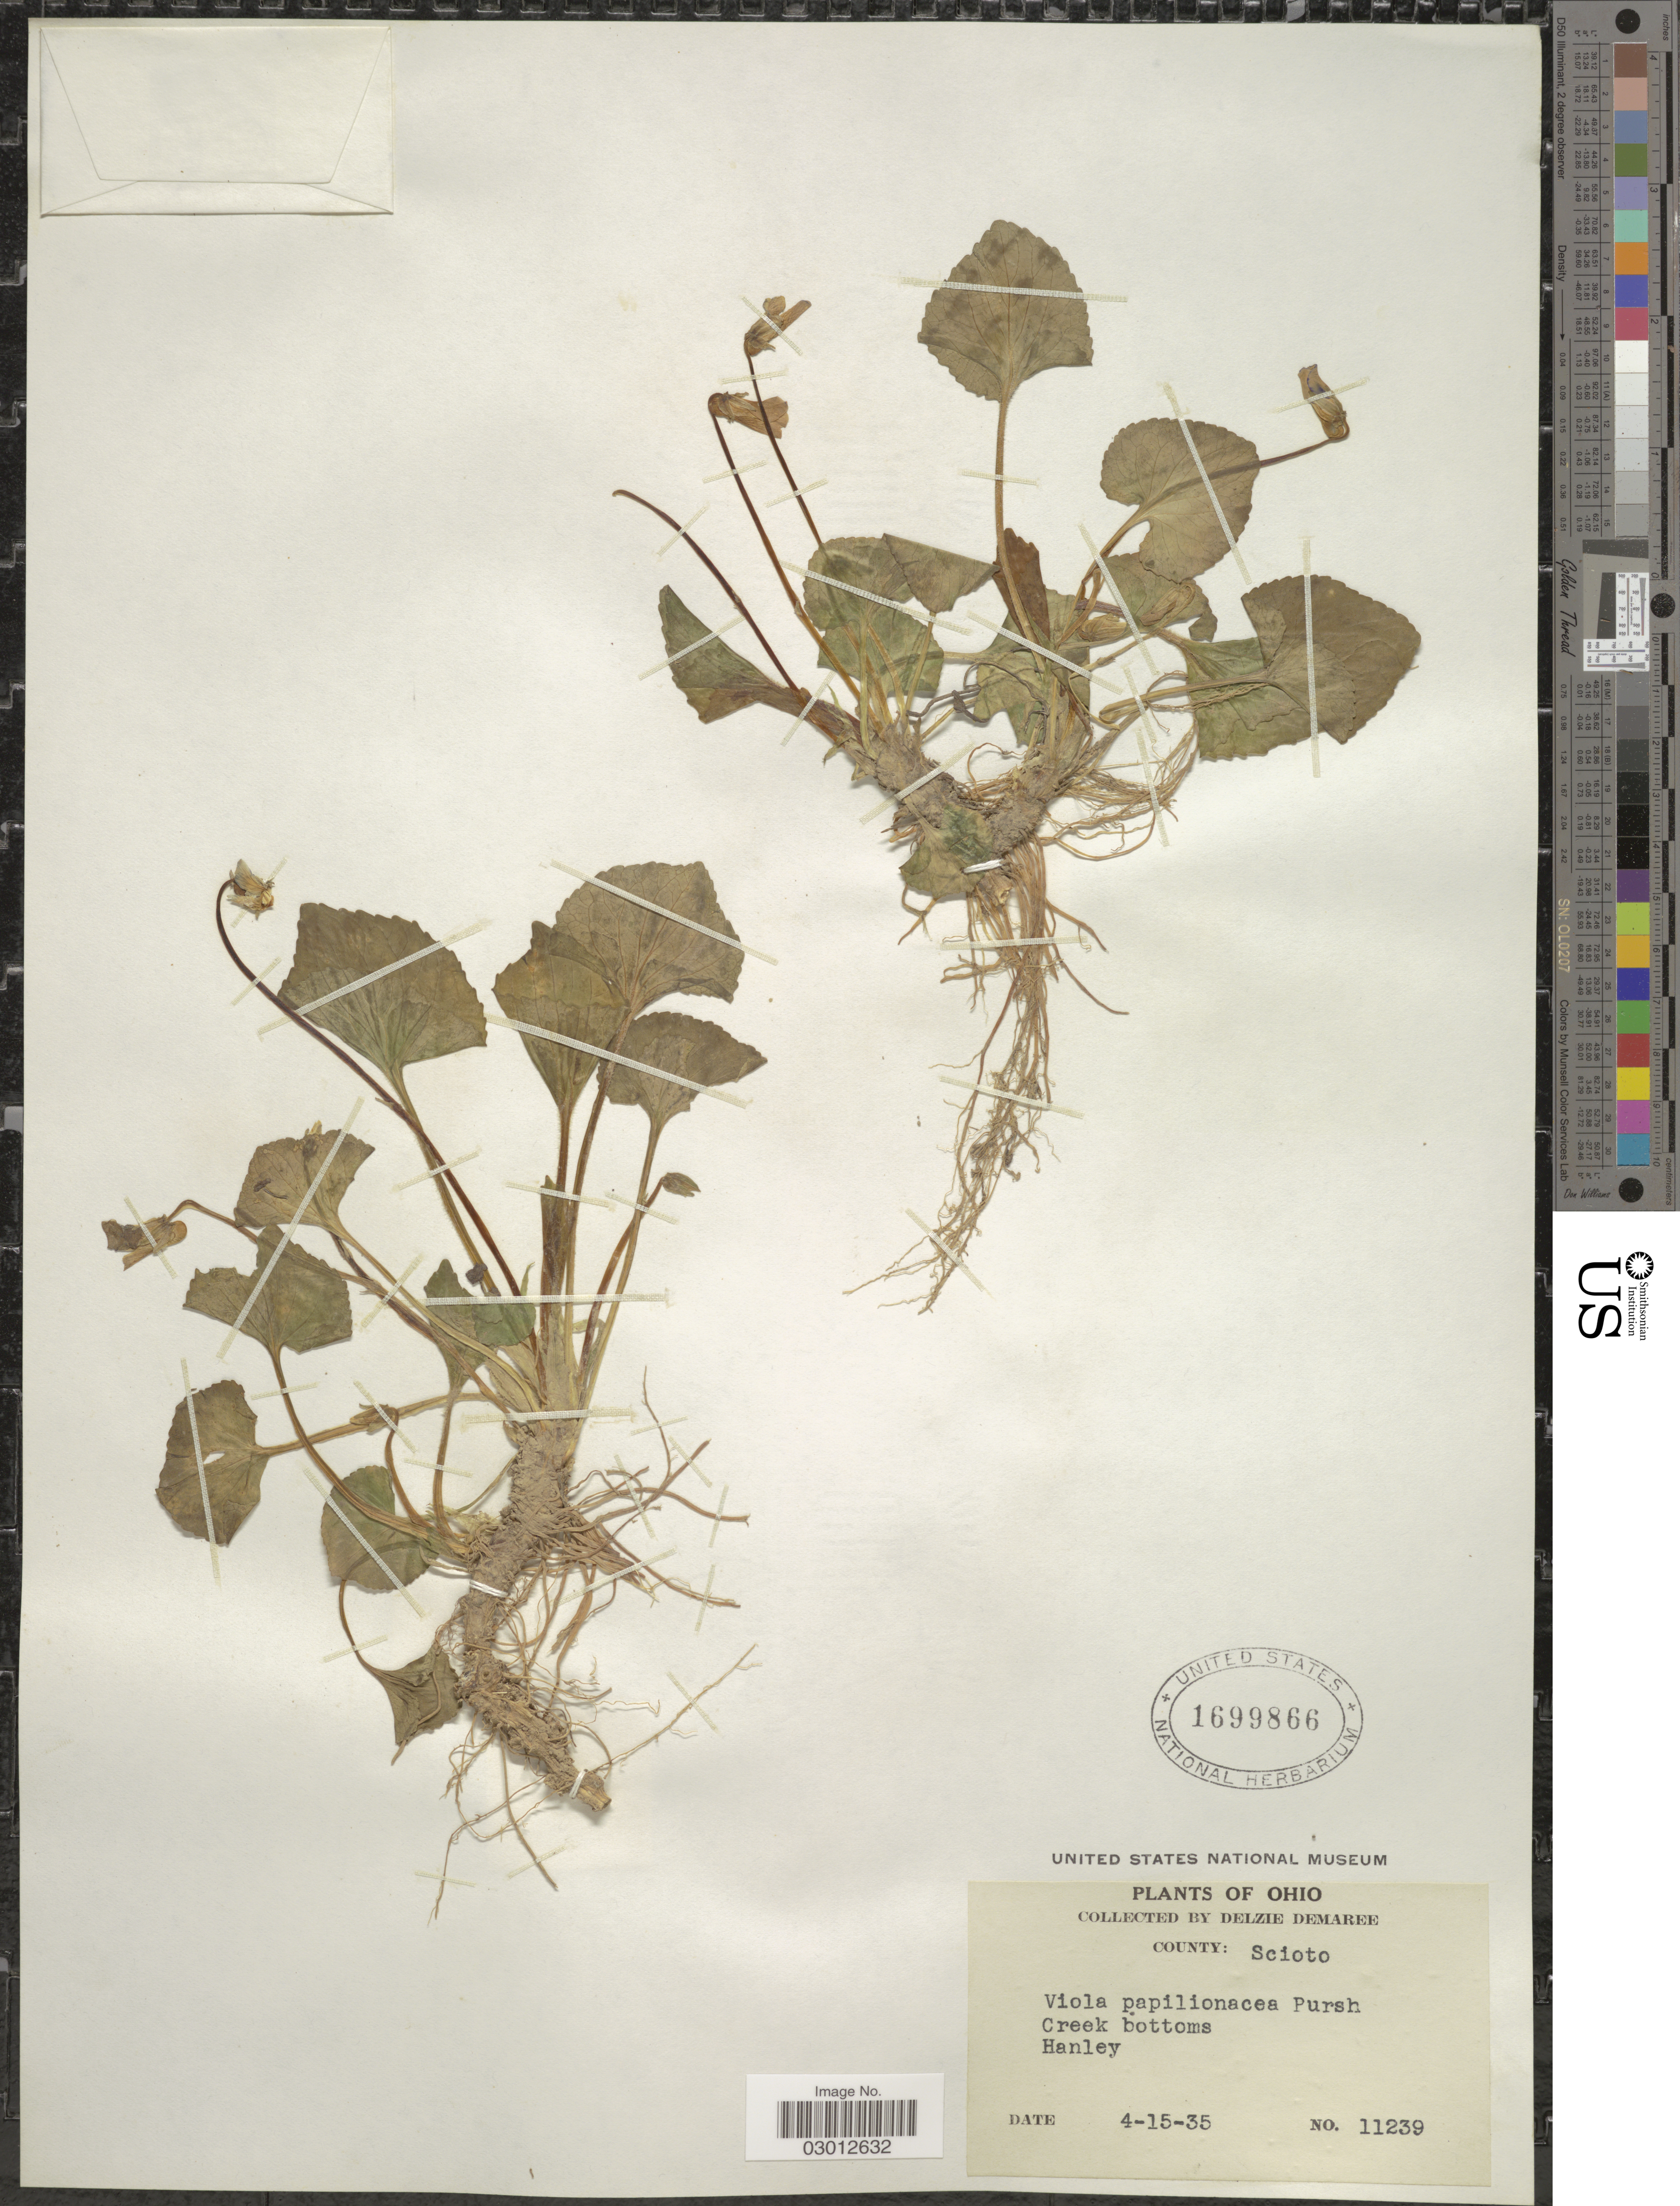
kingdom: Plantae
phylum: Tracheophyta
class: Magnoliopsida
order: Malpighiales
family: Violaceae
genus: Viola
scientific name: Viola papilionacea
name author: Pursh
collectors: D. Demaree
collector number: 11239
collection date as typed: Transcribed d/m/y: 15/4/35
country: United States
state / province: Ohio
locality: County: Scioto, Creek bottoms, Hanley.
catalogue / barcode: US 1699866